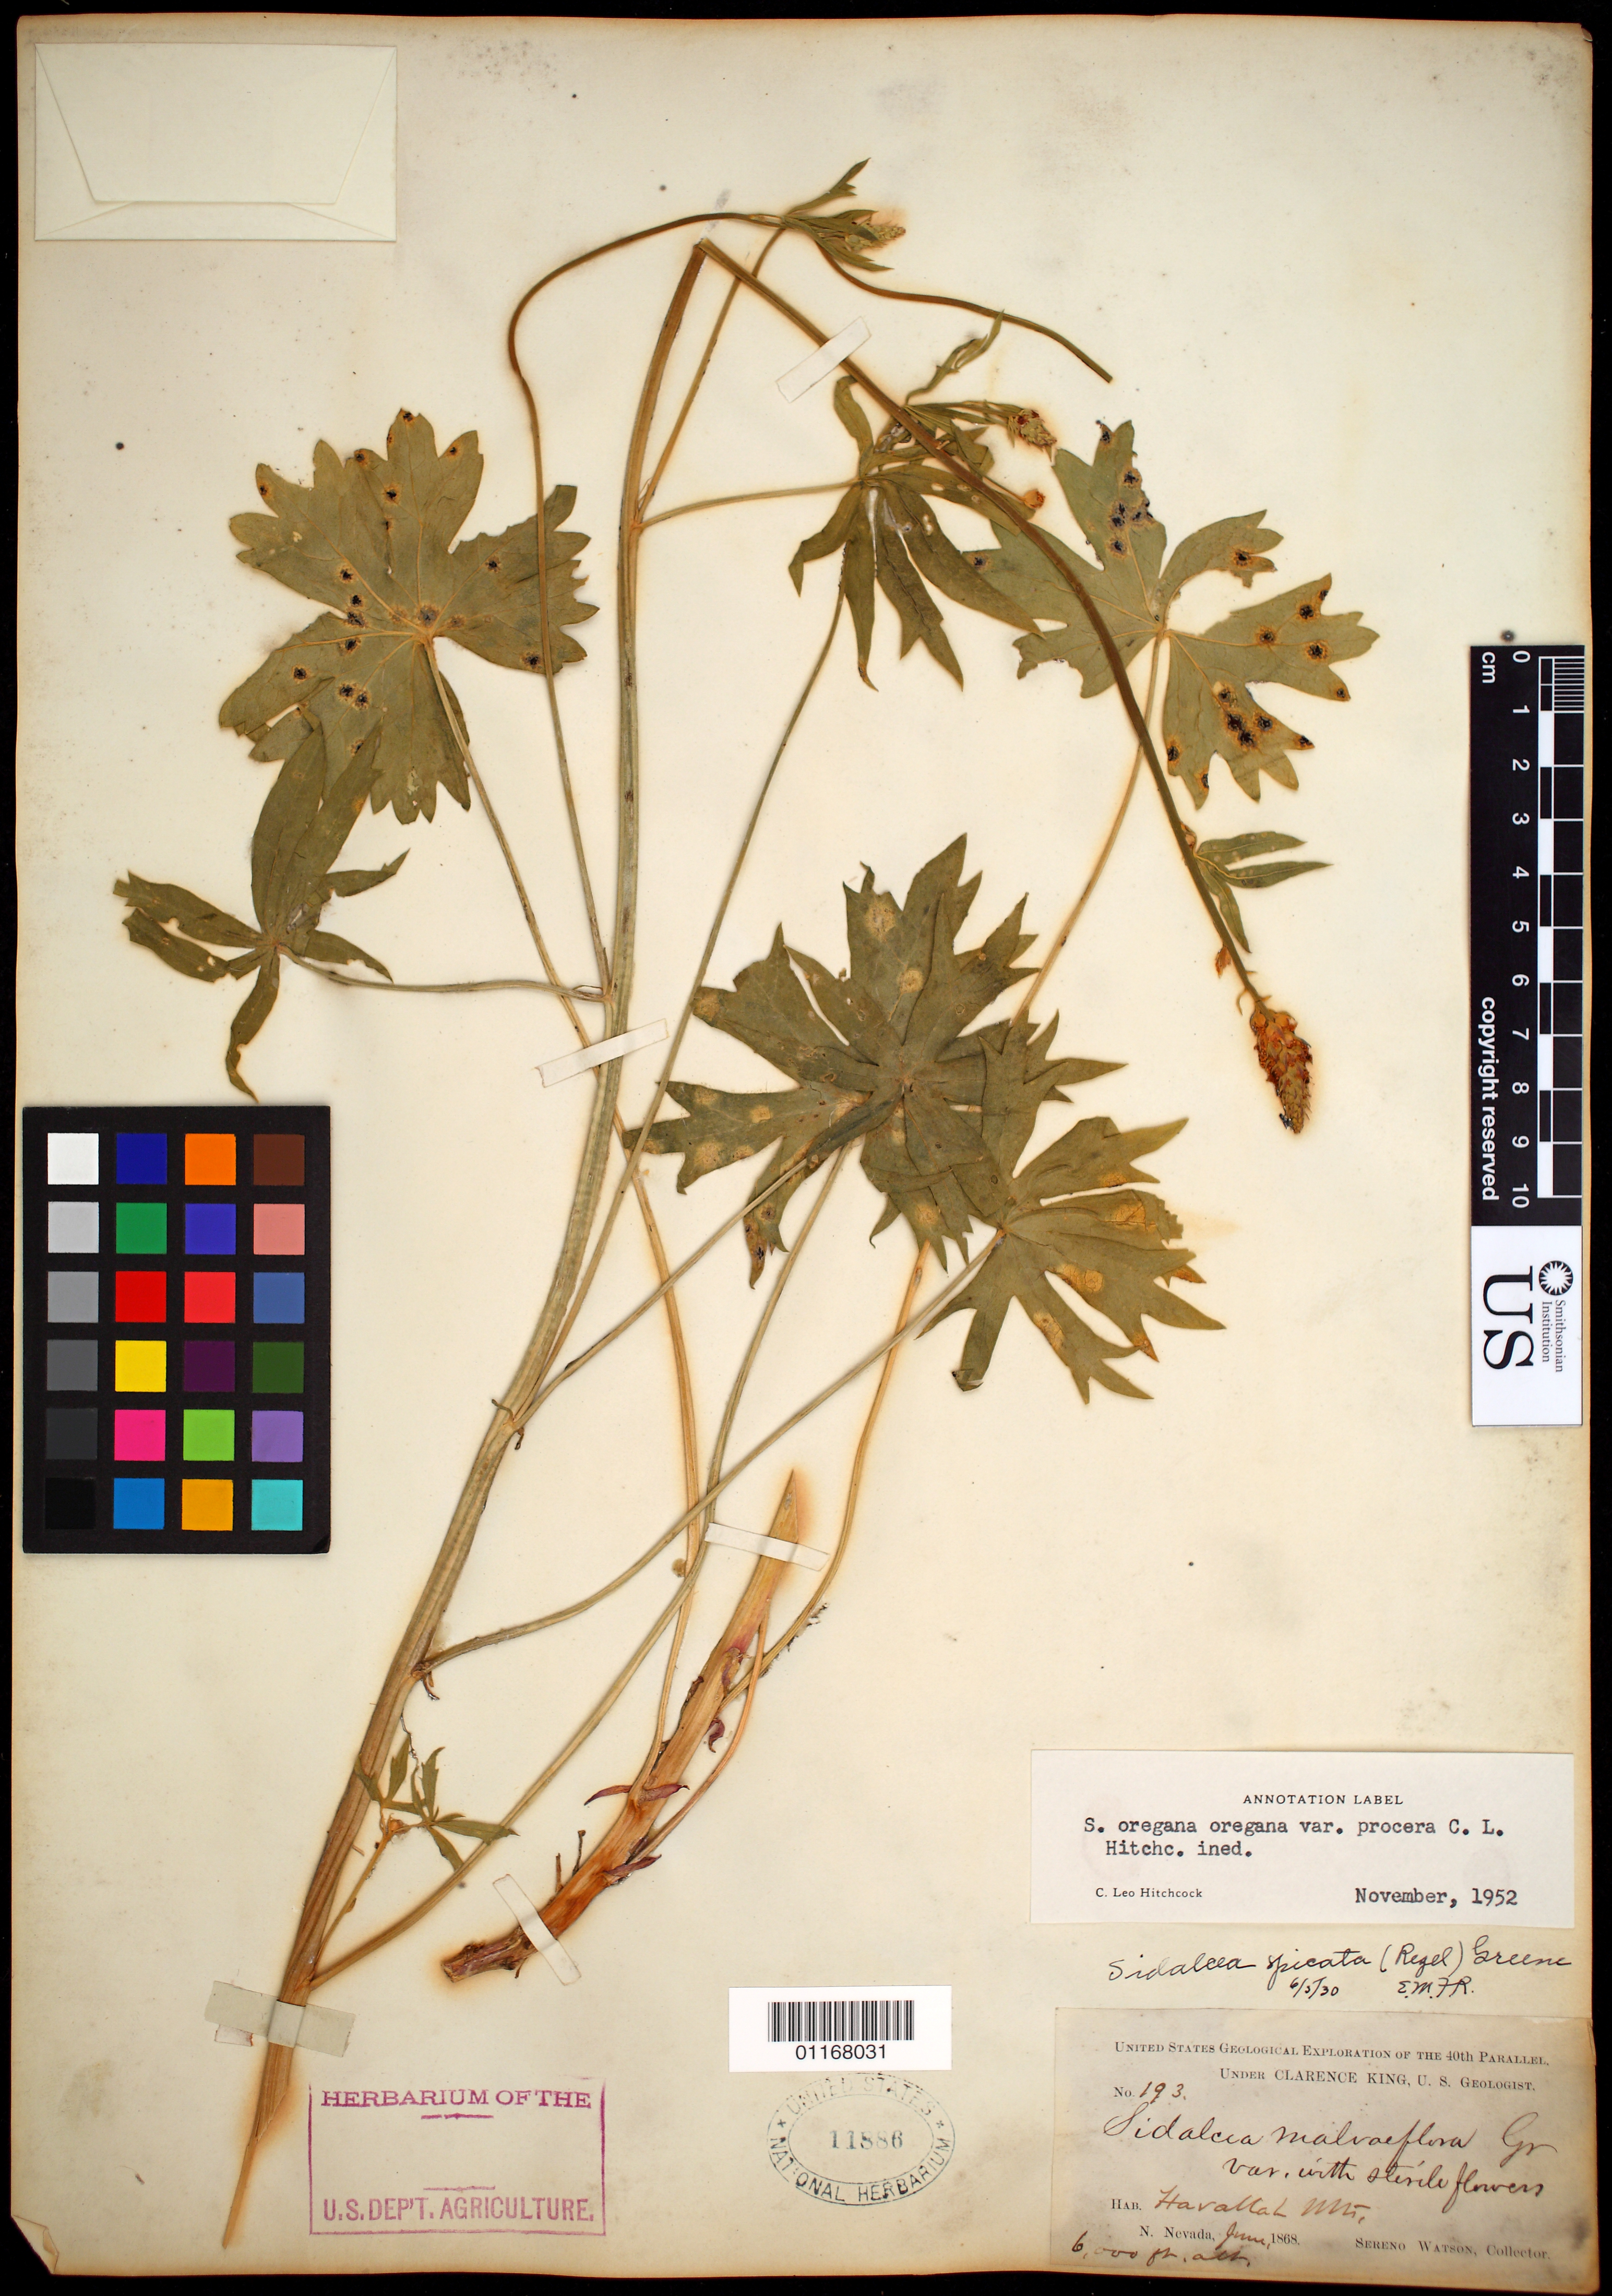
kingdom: Plantae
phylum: Tracheophyta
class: Magnoliopsida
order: Malvales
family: Malvaceae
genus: Sidalcea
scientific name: Sidalcea oregana var. procera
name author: C.L. Hitchc.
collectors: S. Watson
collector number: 193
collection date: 1868-06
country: United States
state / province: Nevada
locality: Havallah Mts.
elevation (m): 1829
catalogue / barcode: US 11886